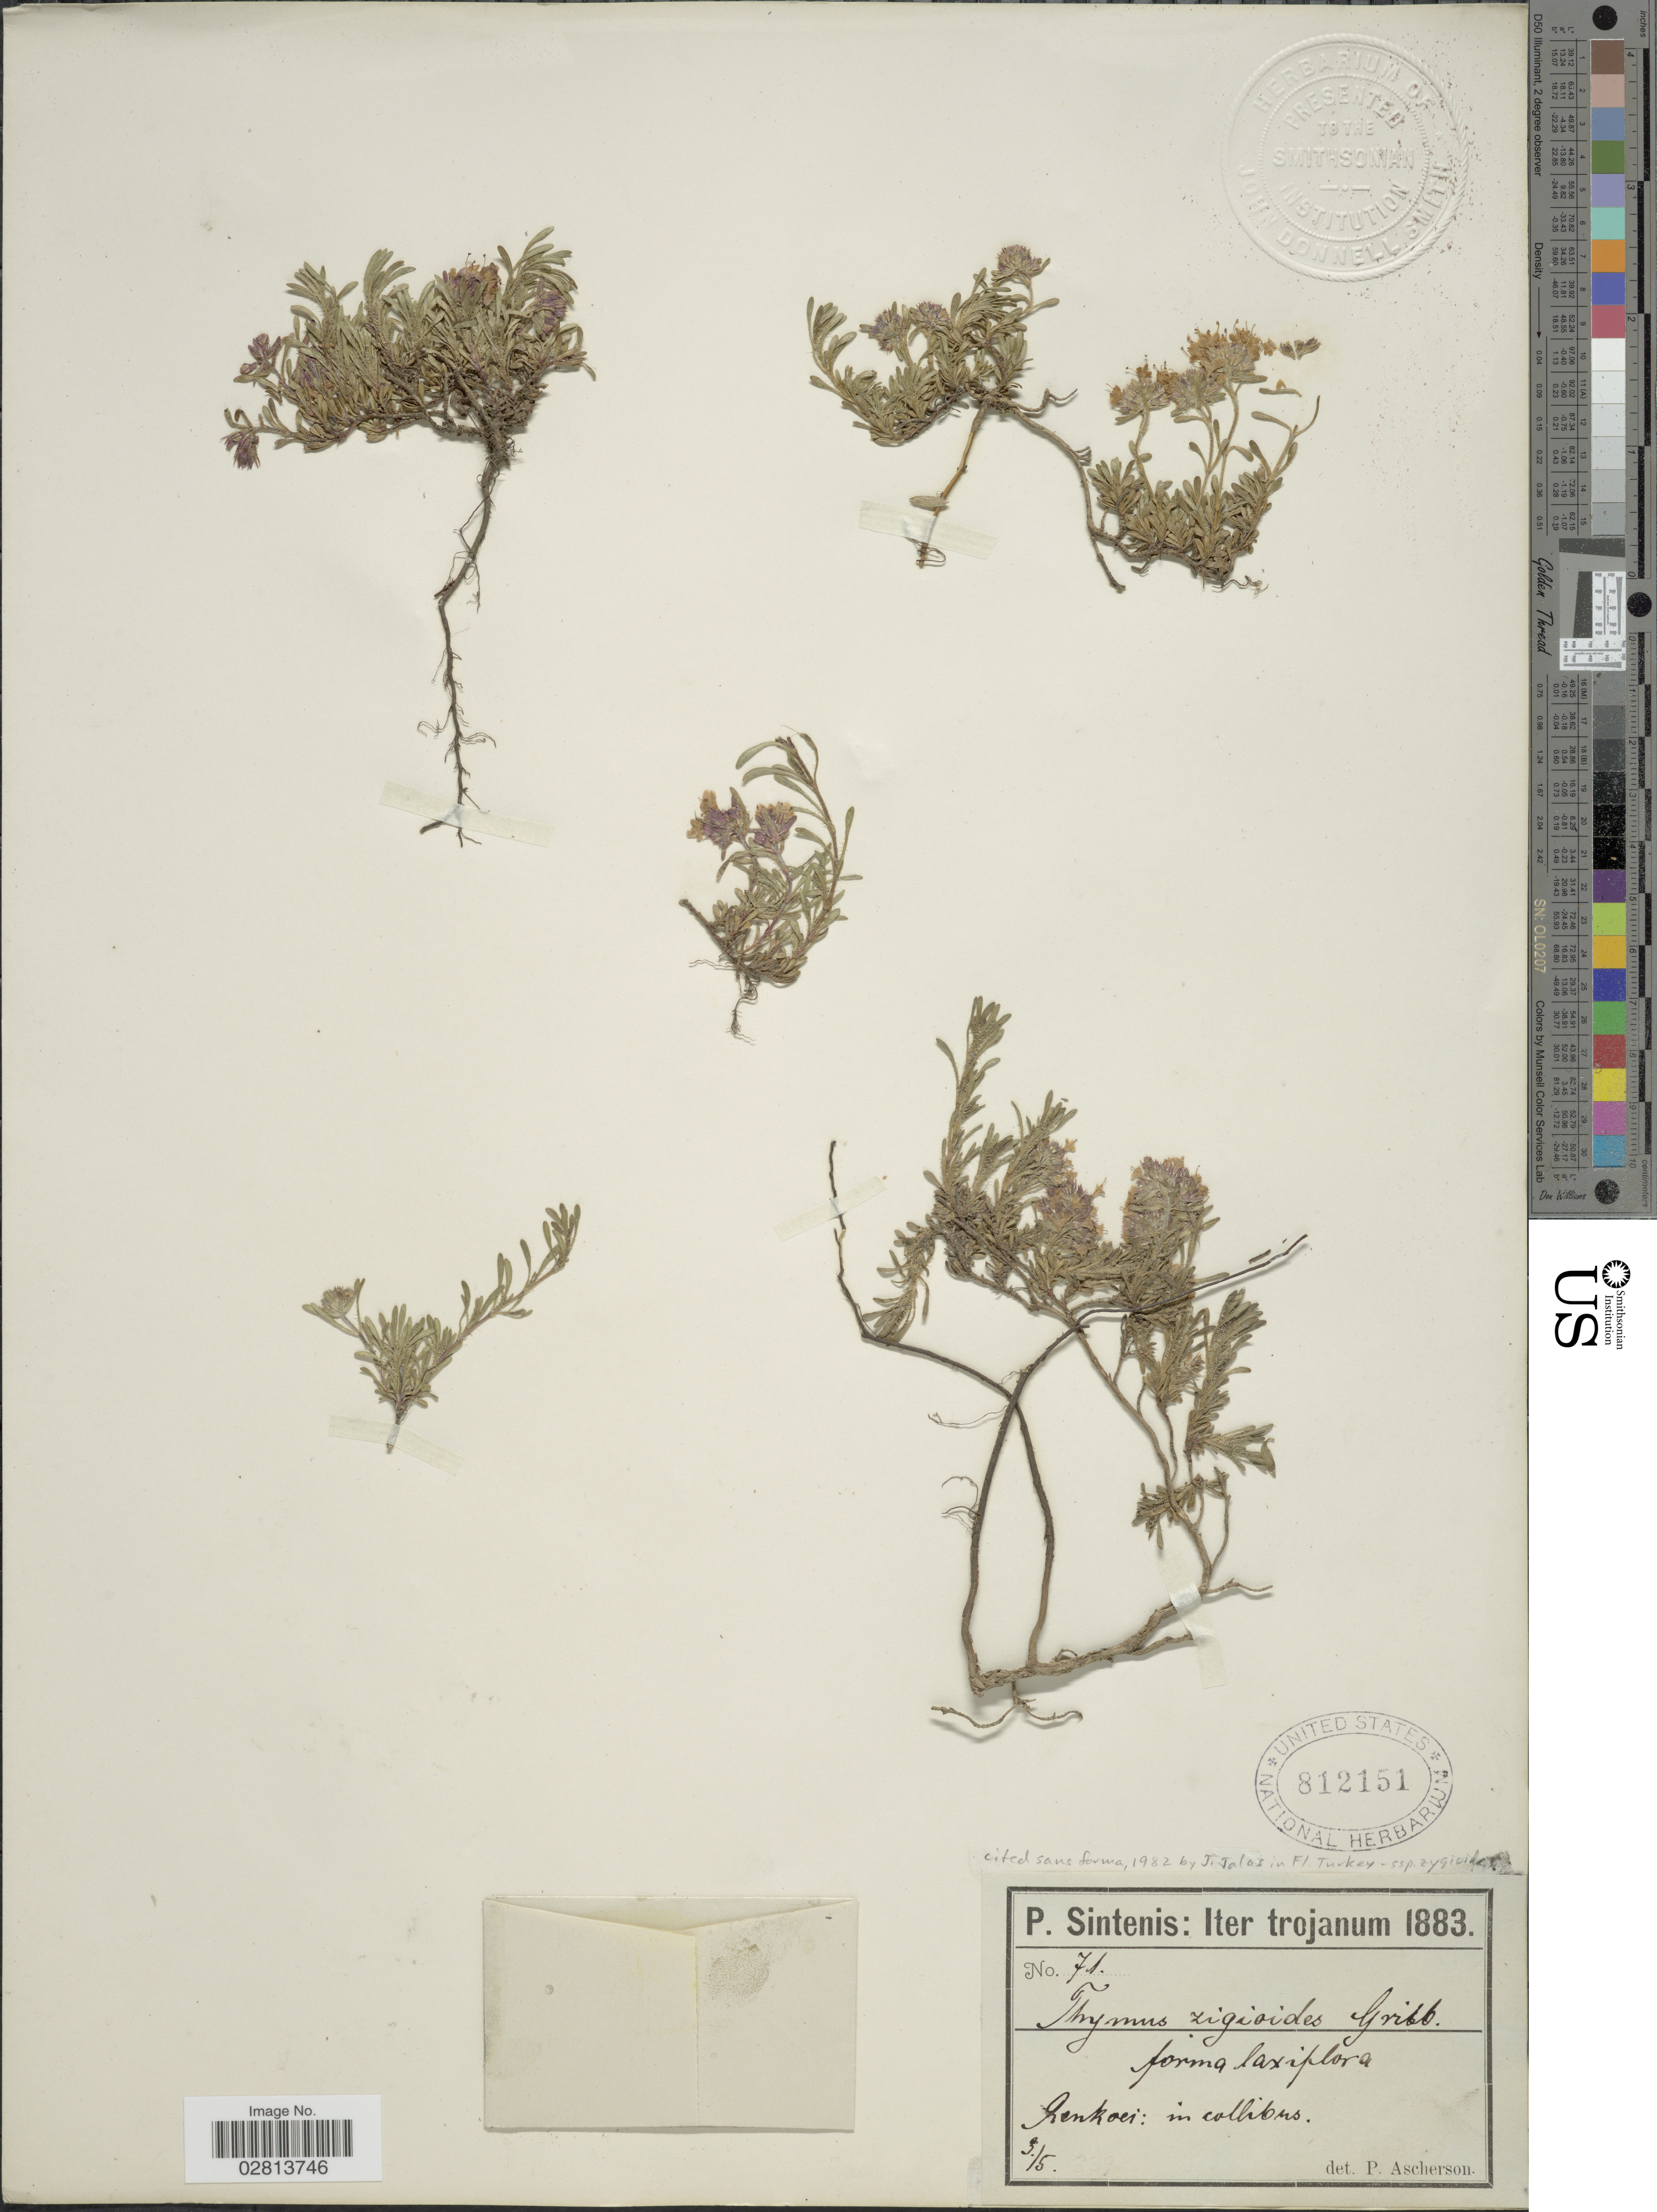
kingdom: Plantae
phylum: Tracheophyta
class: Magnoliopsida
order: Lamiales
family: Lamiaceae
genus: Thymus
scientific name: Thymus zygioides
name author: Griseb.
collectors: P. Sintenis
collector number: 71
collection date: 1883-05-03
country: Turkey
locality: Iter trojanum, Genkoei [interpreted]: in collibus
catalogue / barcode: US 812151